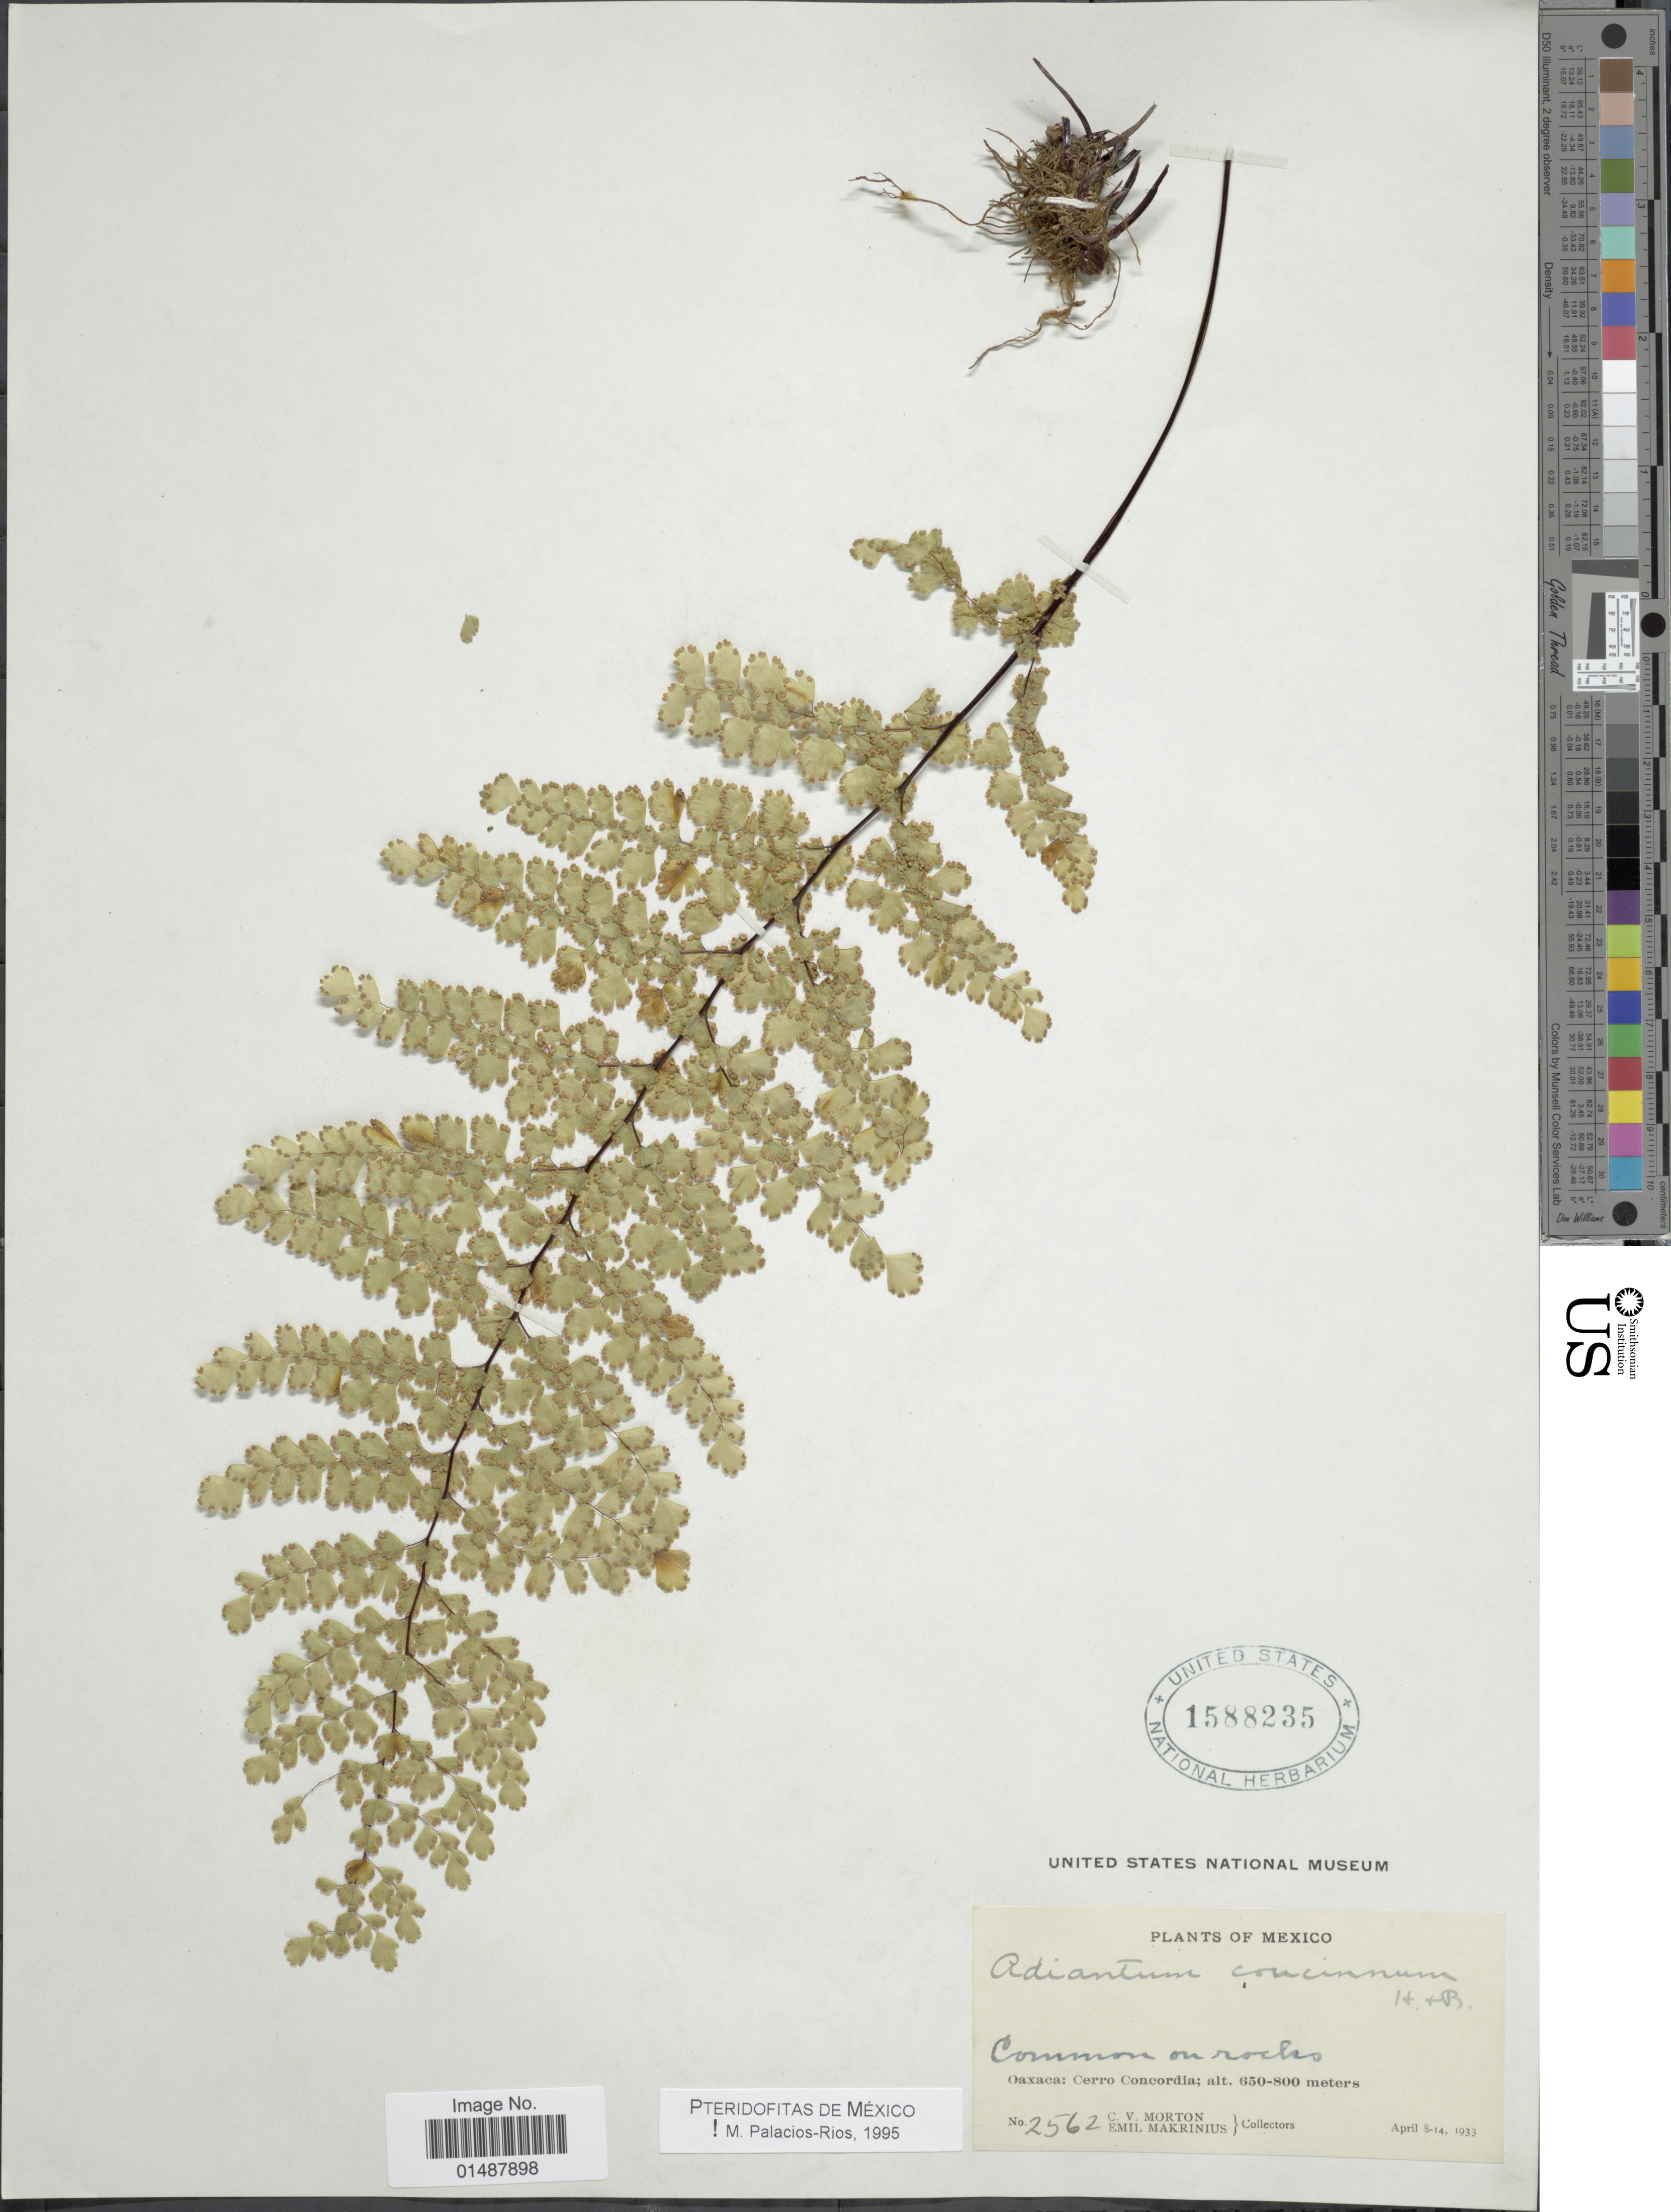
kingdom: Plantae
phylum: Tracheophyta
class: Polypodiopsida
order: Polypodiales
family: Pteridaceae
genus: Adiantum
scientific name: Adiantum concinnum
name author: Humb. & Bonpl. ex Willd.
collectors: C. V. Morton & E. Makrinus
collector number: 2562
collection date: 1933-04-08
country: Mexico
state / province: Oaxaca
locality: Cerro Concordia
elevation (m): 650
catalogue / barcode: US 1588235